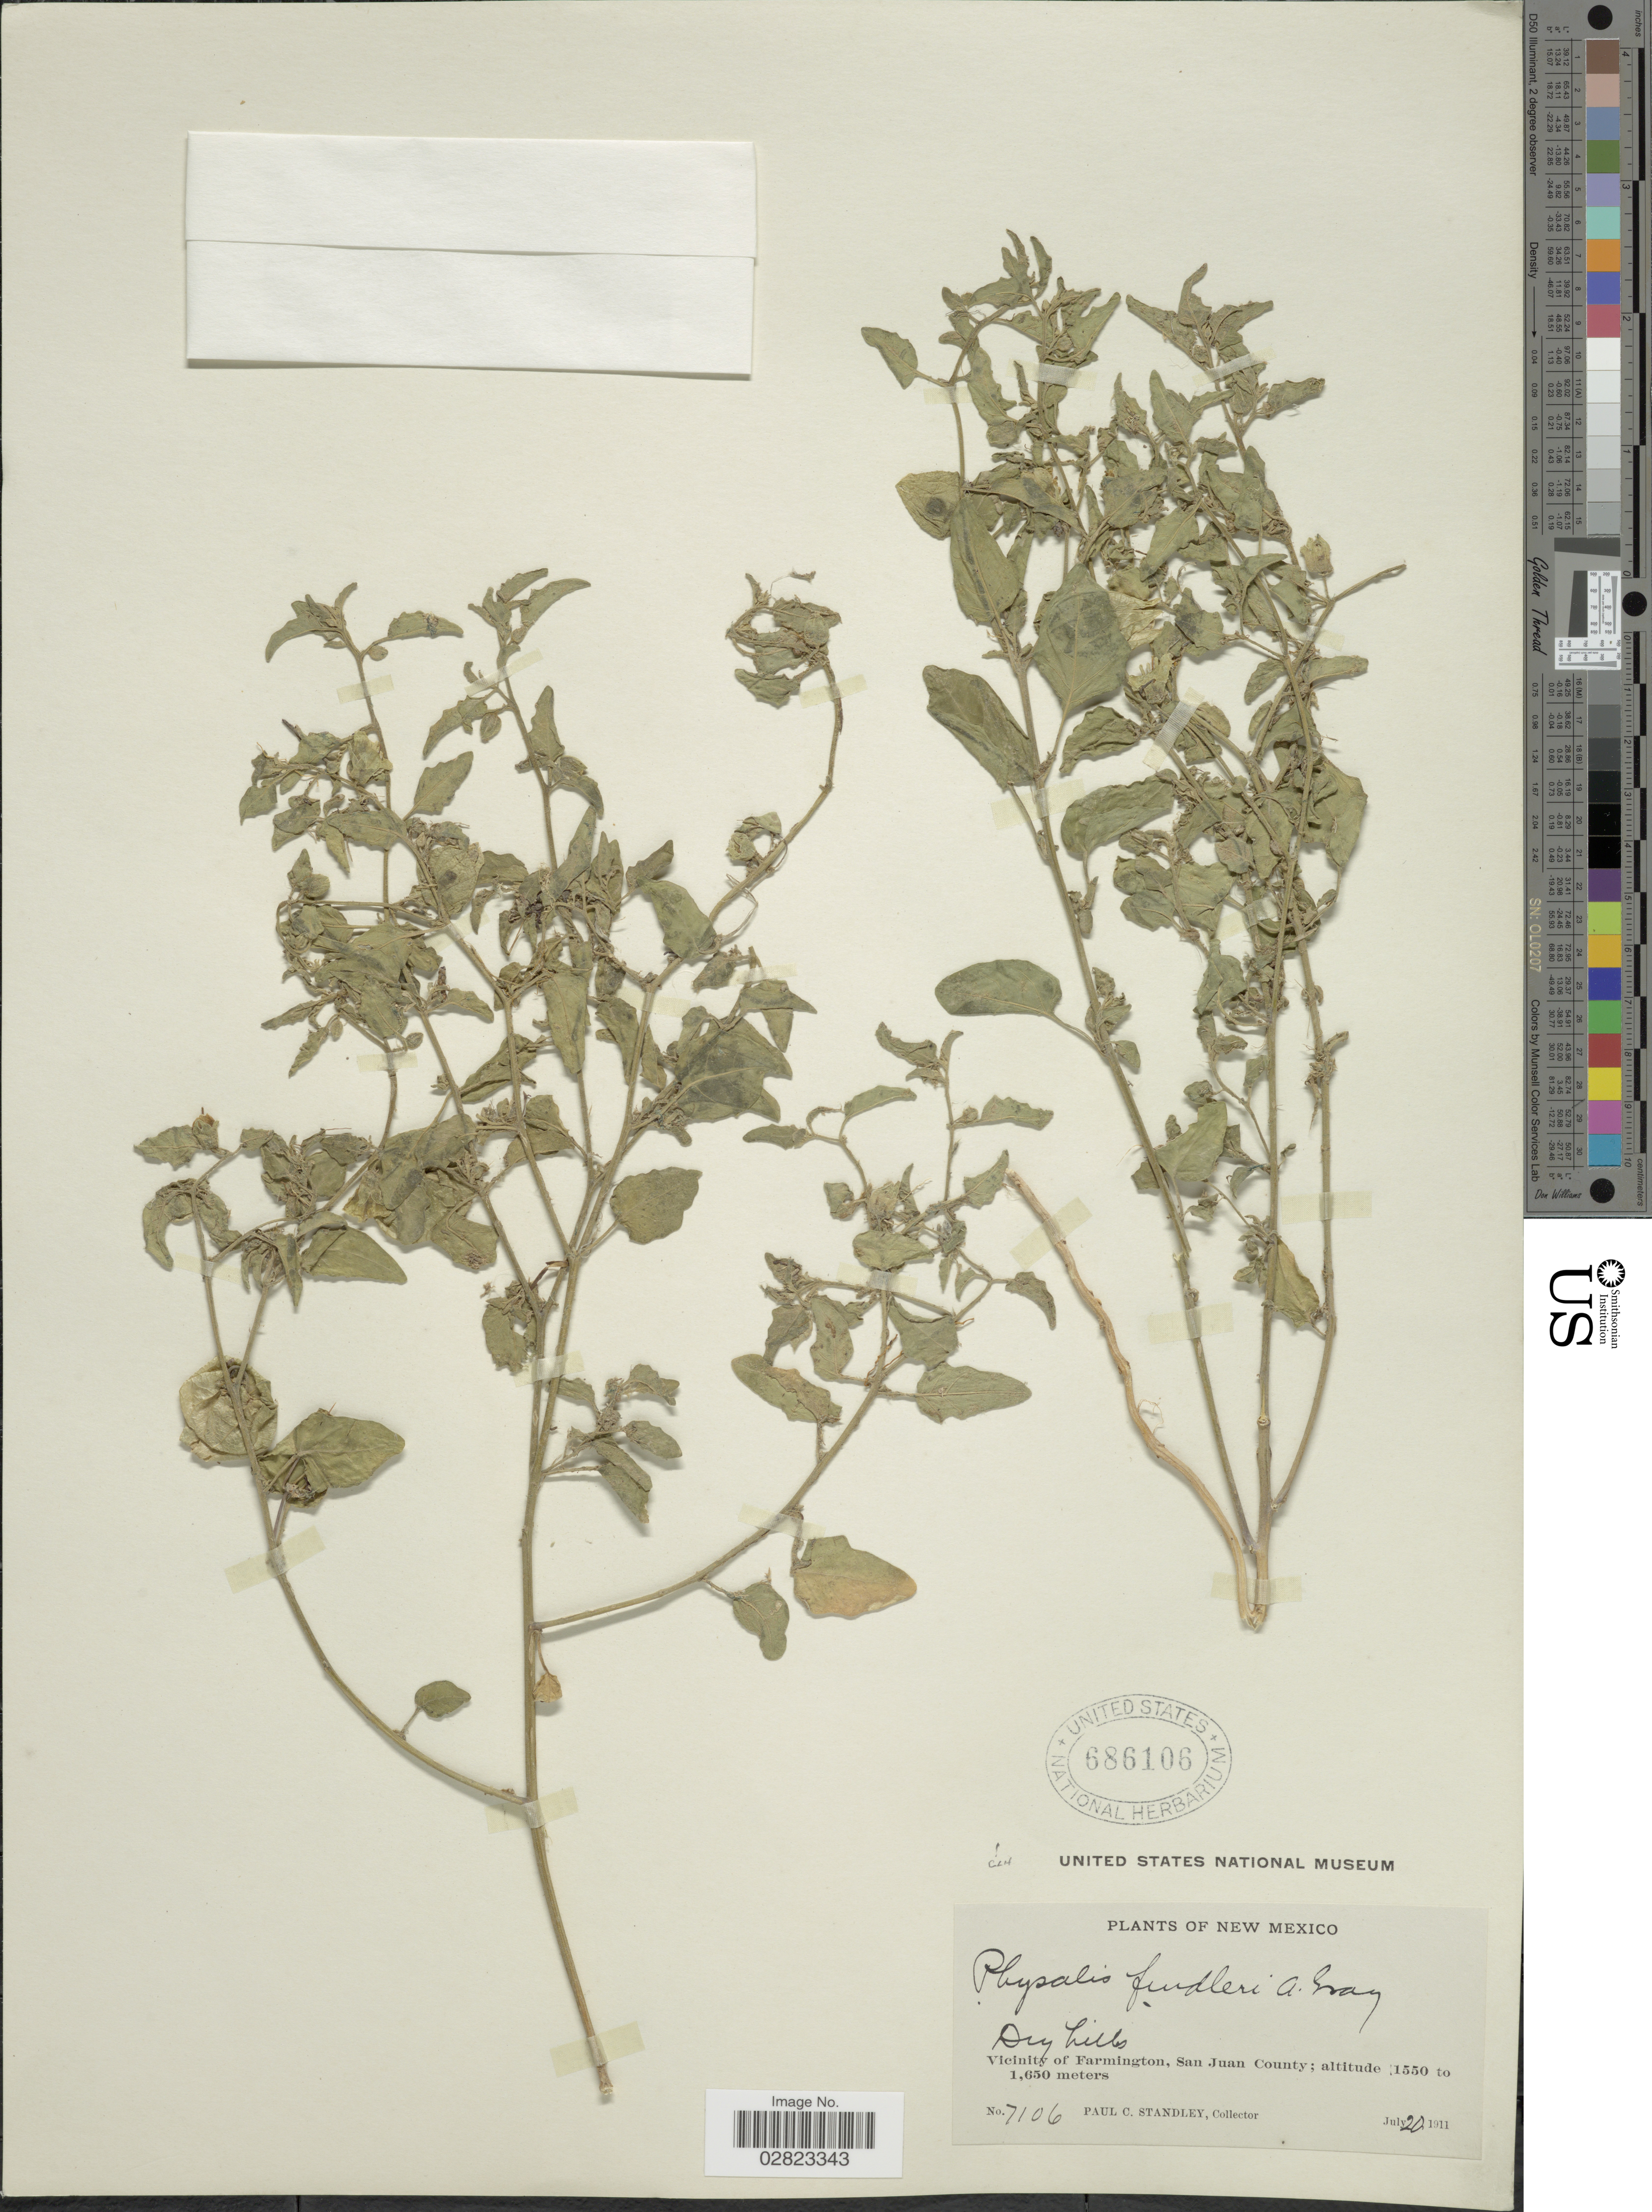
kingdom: Plantae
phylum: Tracheophyta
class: Magnoliopsida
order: Solanales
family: Solanaceae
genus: Physalis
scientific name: Physalis fendleri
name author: A. Gray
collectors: P. C. Standley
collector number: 7106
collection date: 1911-07-20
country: United States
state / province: New Mexico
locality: Vicinity of Farmington, San Juan County.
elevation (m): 1550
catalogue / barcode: US 686106